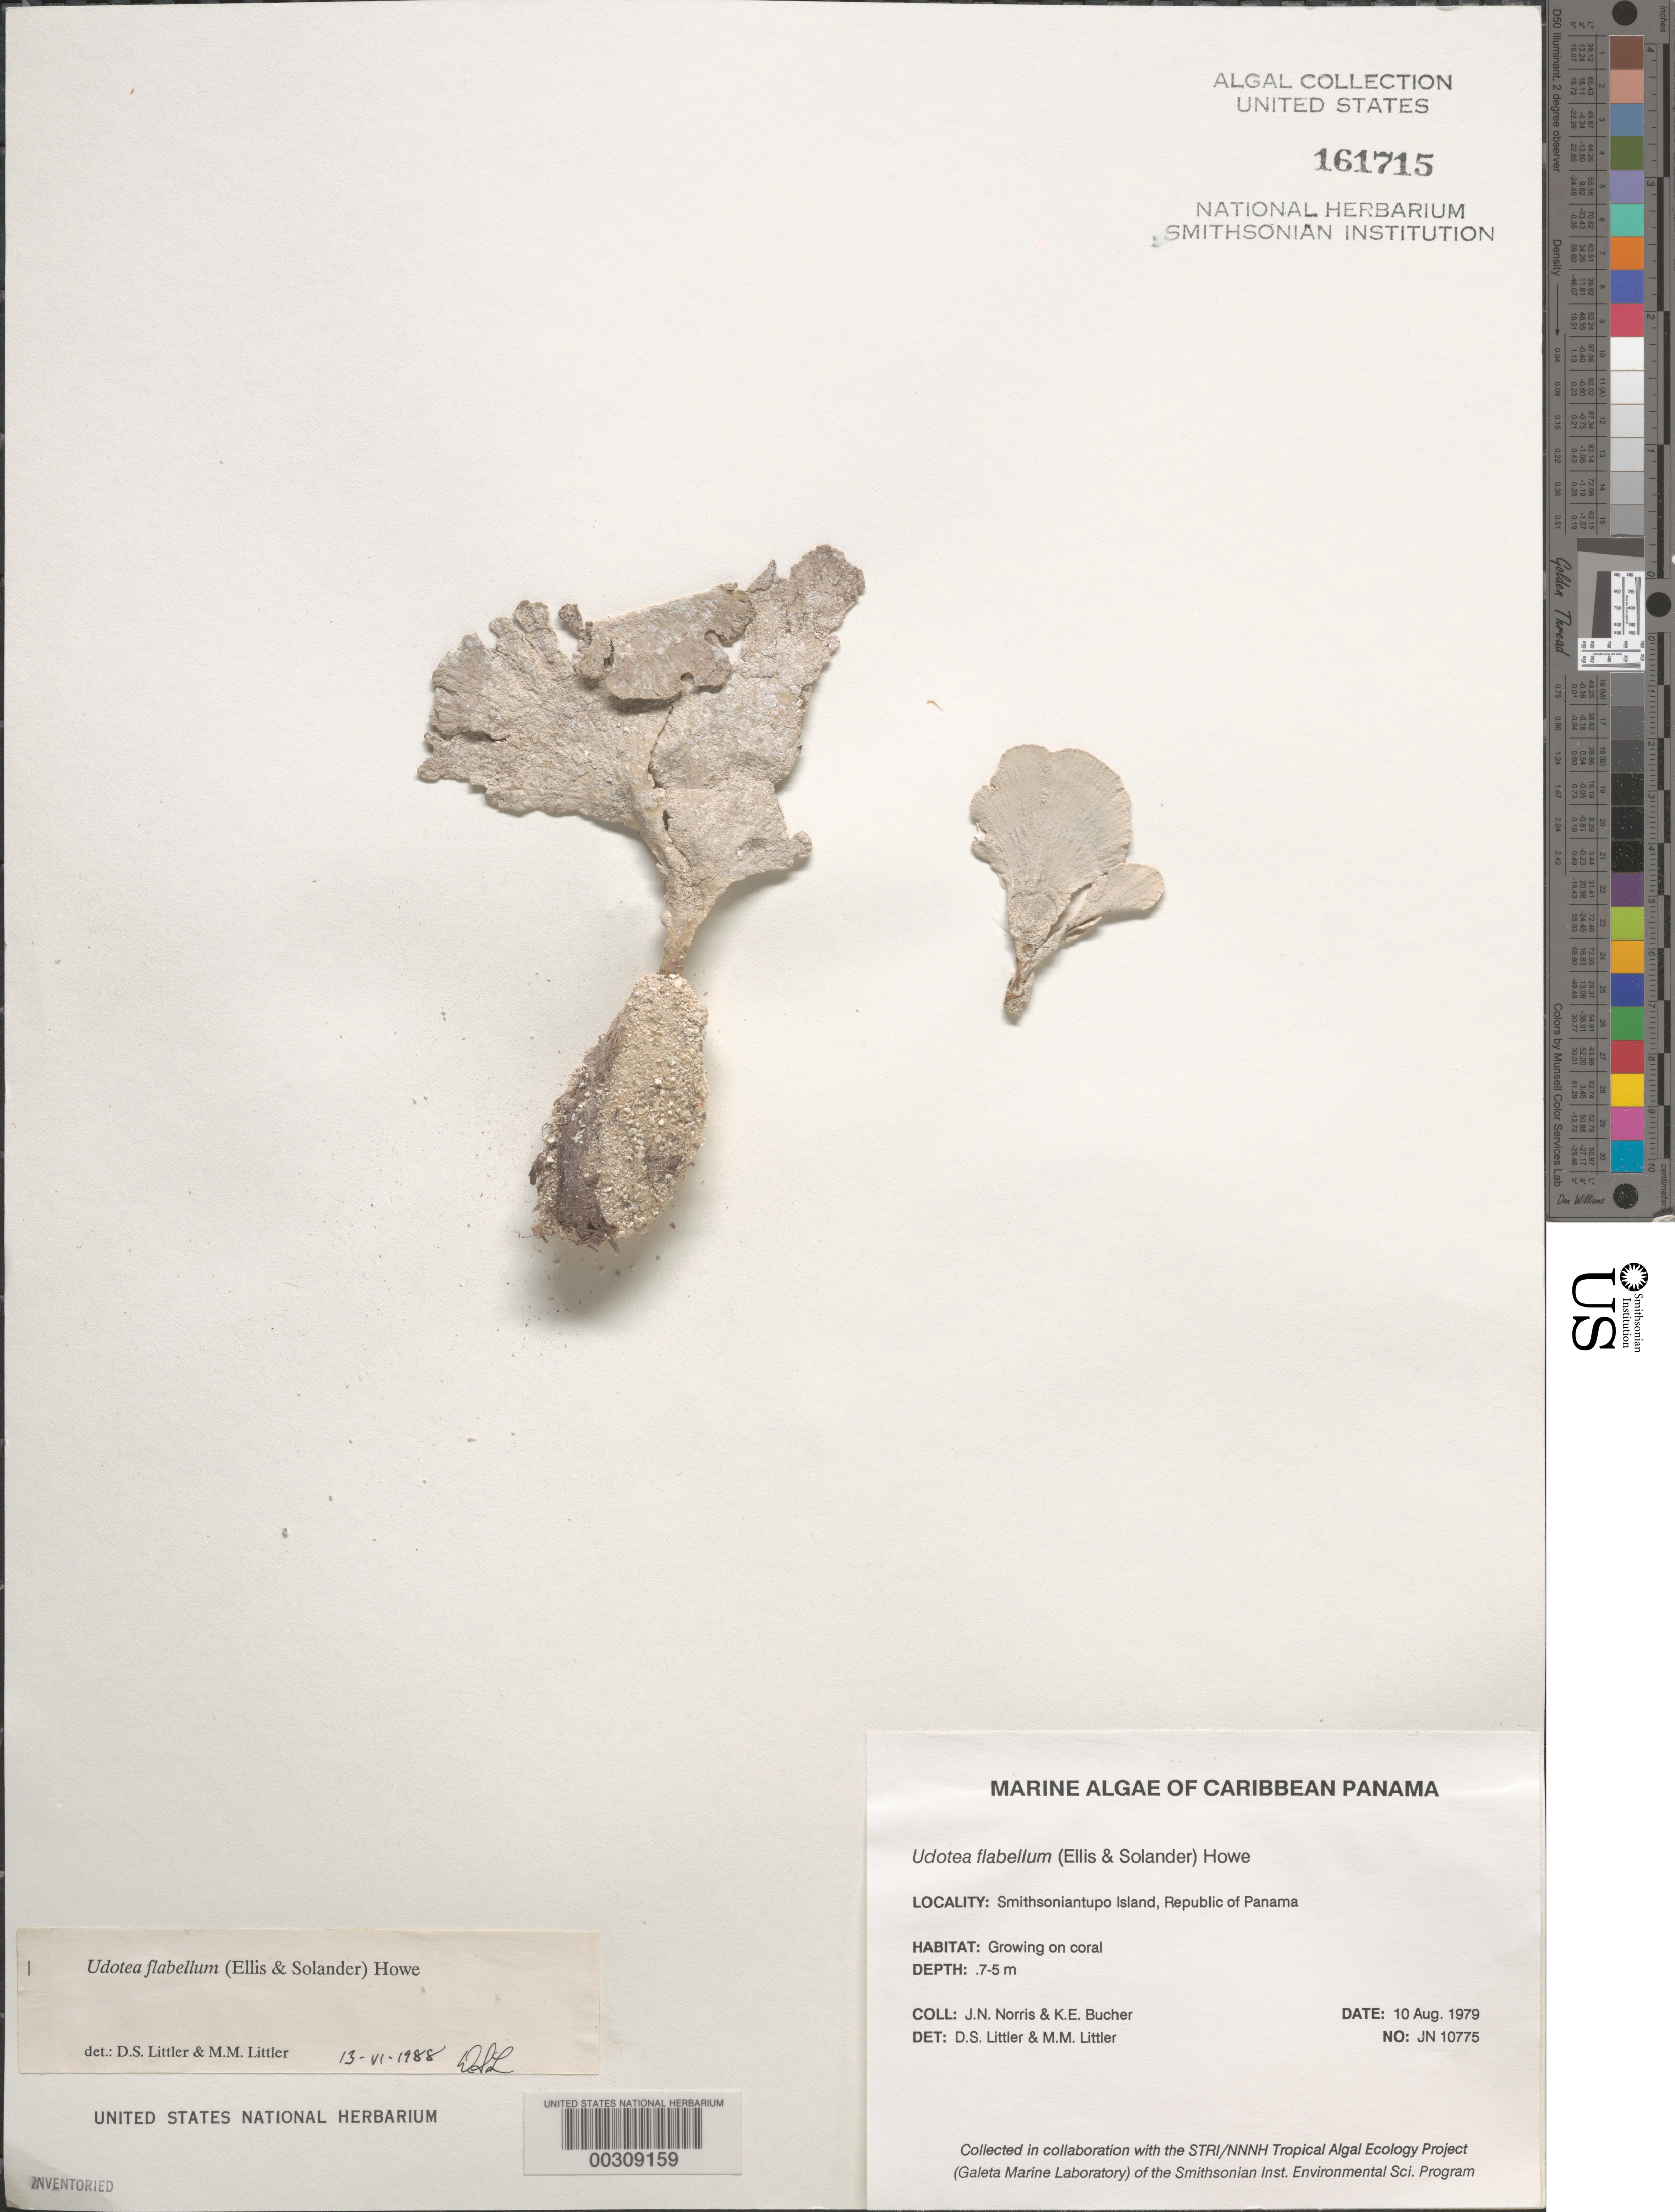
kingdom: Plantae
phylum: Chlorophyta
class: Ulvophyceae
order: Bryopsidales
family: Udoteaceae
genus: Udotea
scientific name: Udotea flabellum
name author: (J. Ellis & Sol.) M. Howe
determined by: Littler, D. S.; Littler, M. M.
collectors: J. N. Norris & K. E. Bucher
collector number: D&ML 10775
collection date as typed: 10 Aug 1979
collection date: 1979-08-10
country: Panama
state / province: Kuna Yala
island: Smithsoniantupo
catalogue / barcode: US 161715